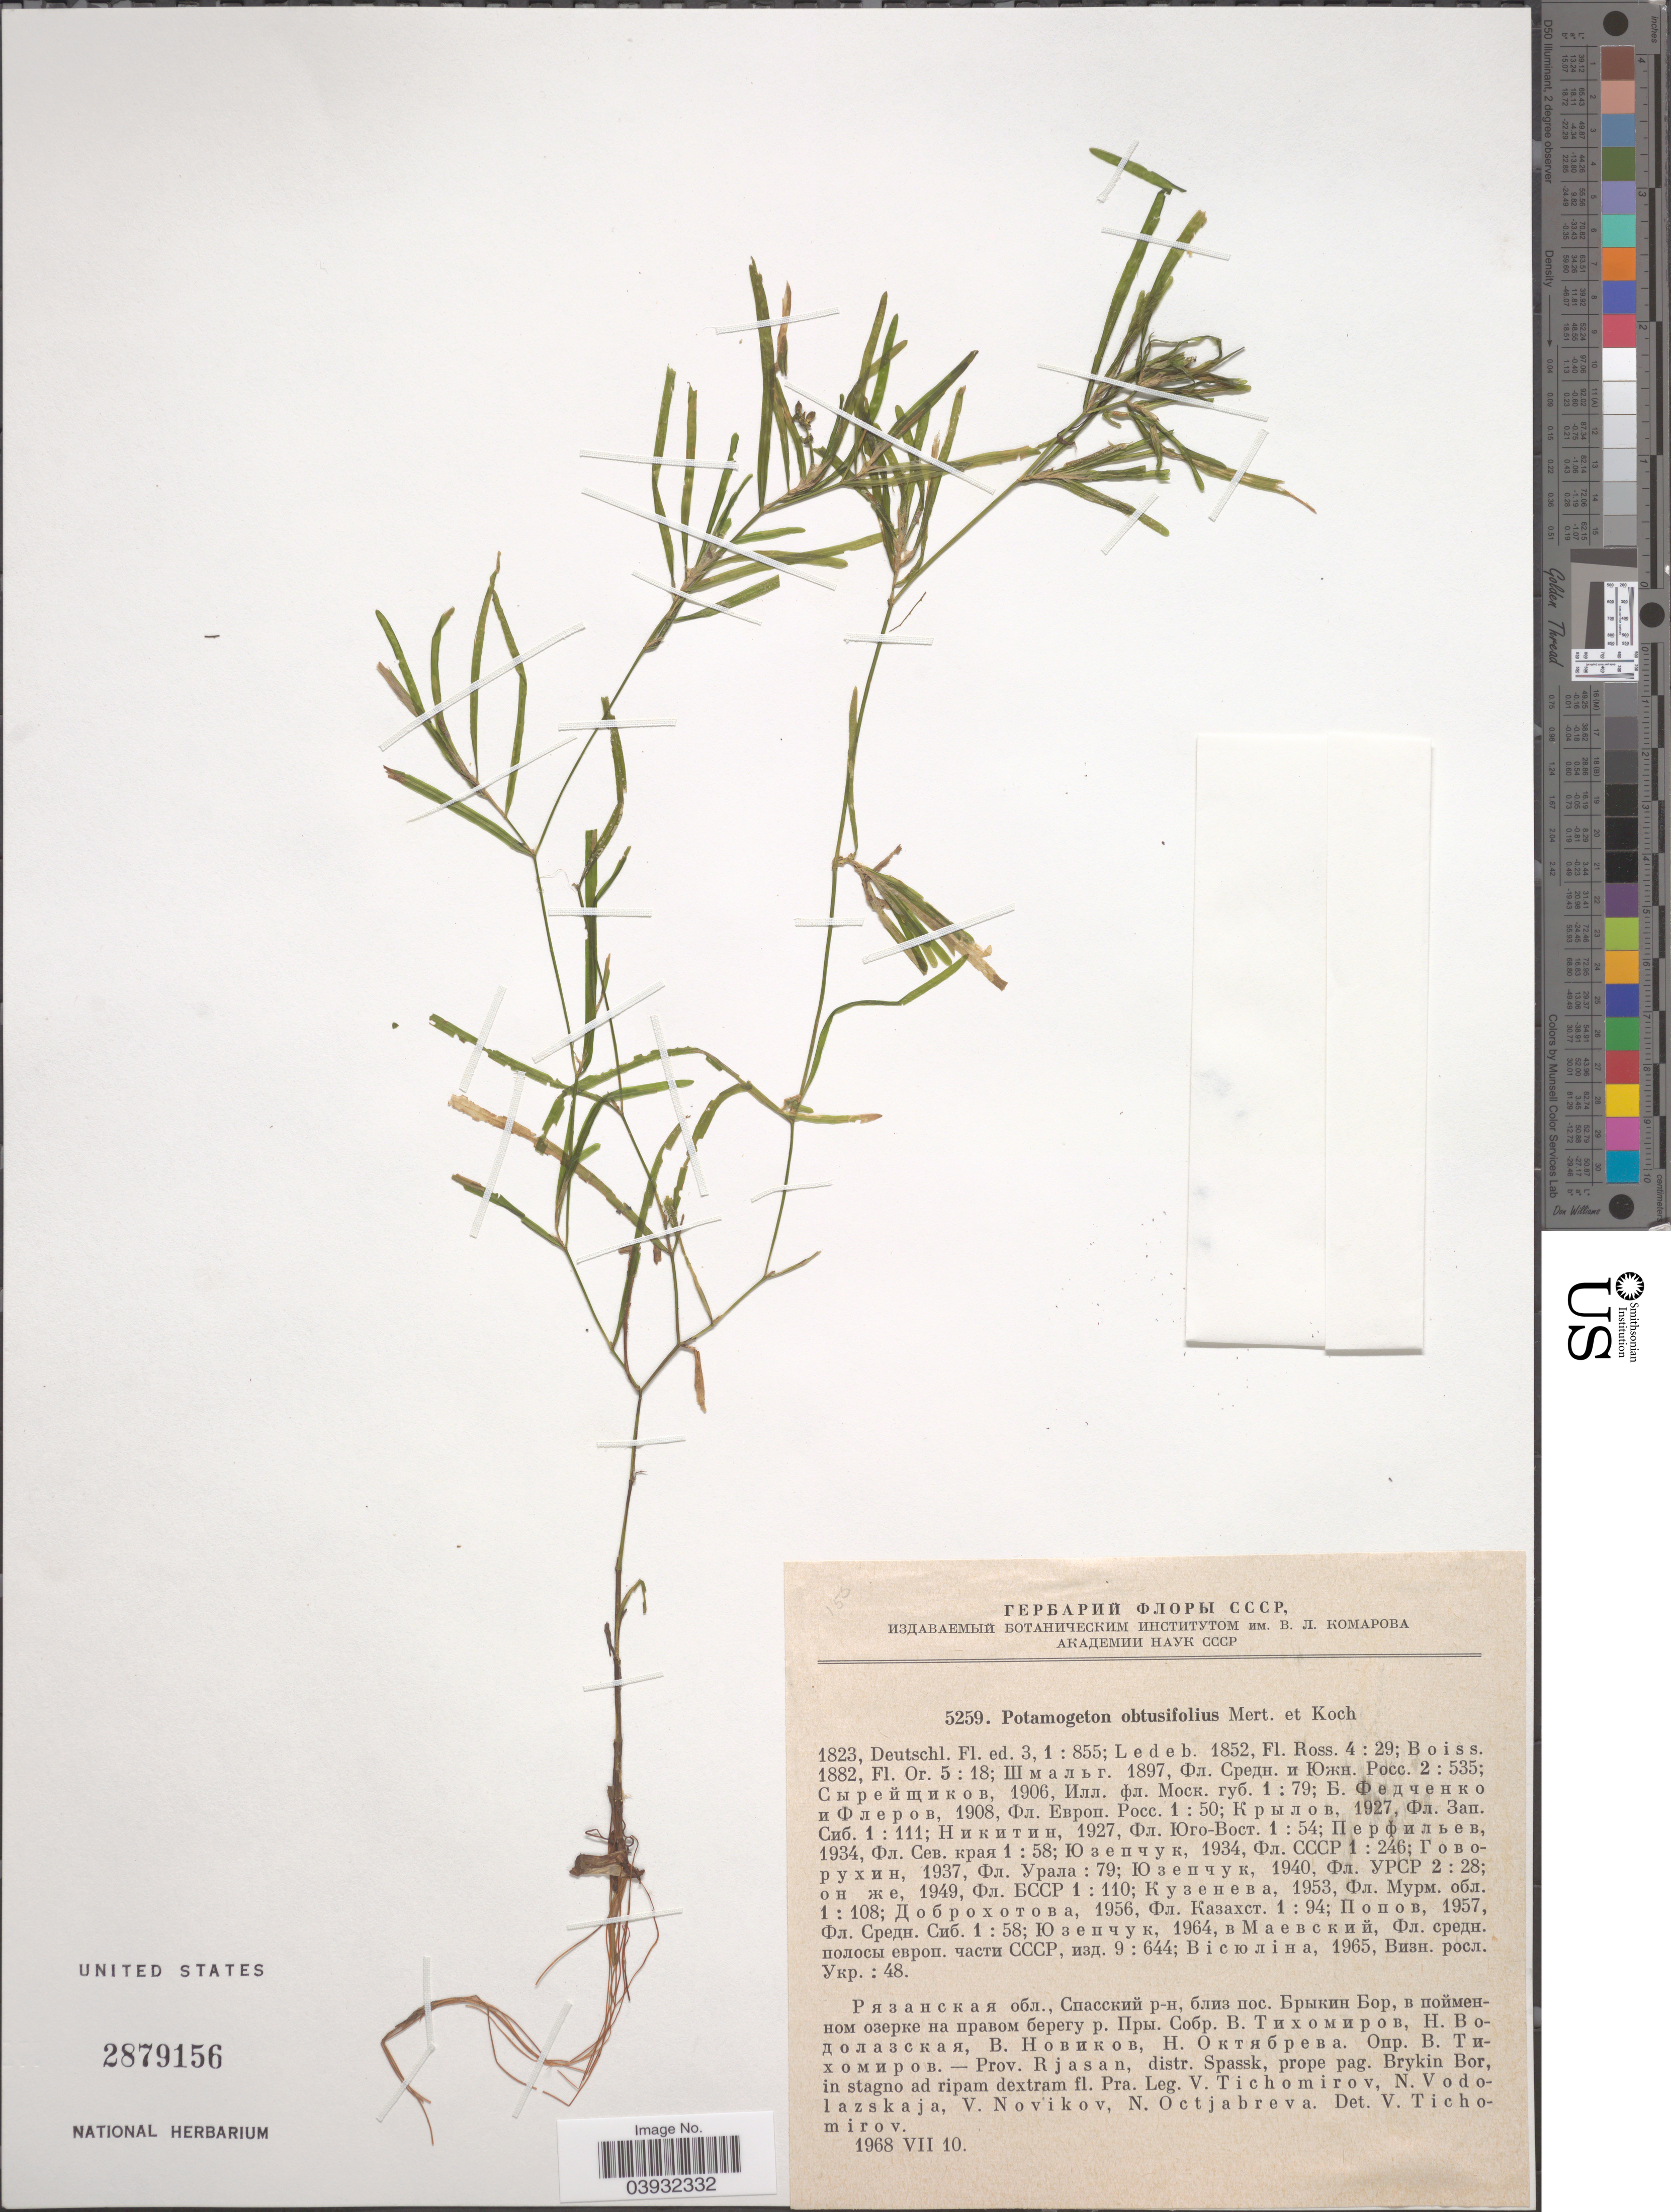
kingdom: Plantae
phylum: Tracheophyta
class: Liliopsida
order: Alismatales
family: Potamogetonaceae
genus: Potamogeton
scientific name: Potamogeton obtusifolius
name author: Mert. & W.D.J. Koch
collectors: V. Tichomirov, N. Vodolazskaja, V. Novikov & N. Octjabreva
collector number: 5259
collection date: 1968-07-10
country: Russian Federation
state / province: Ryazan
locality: Prov. Rjasan, distr. Spassk, prope pag. Brykin Bor, in stagno ad ripam dextram fl. Pra.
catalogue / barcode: US 2879156